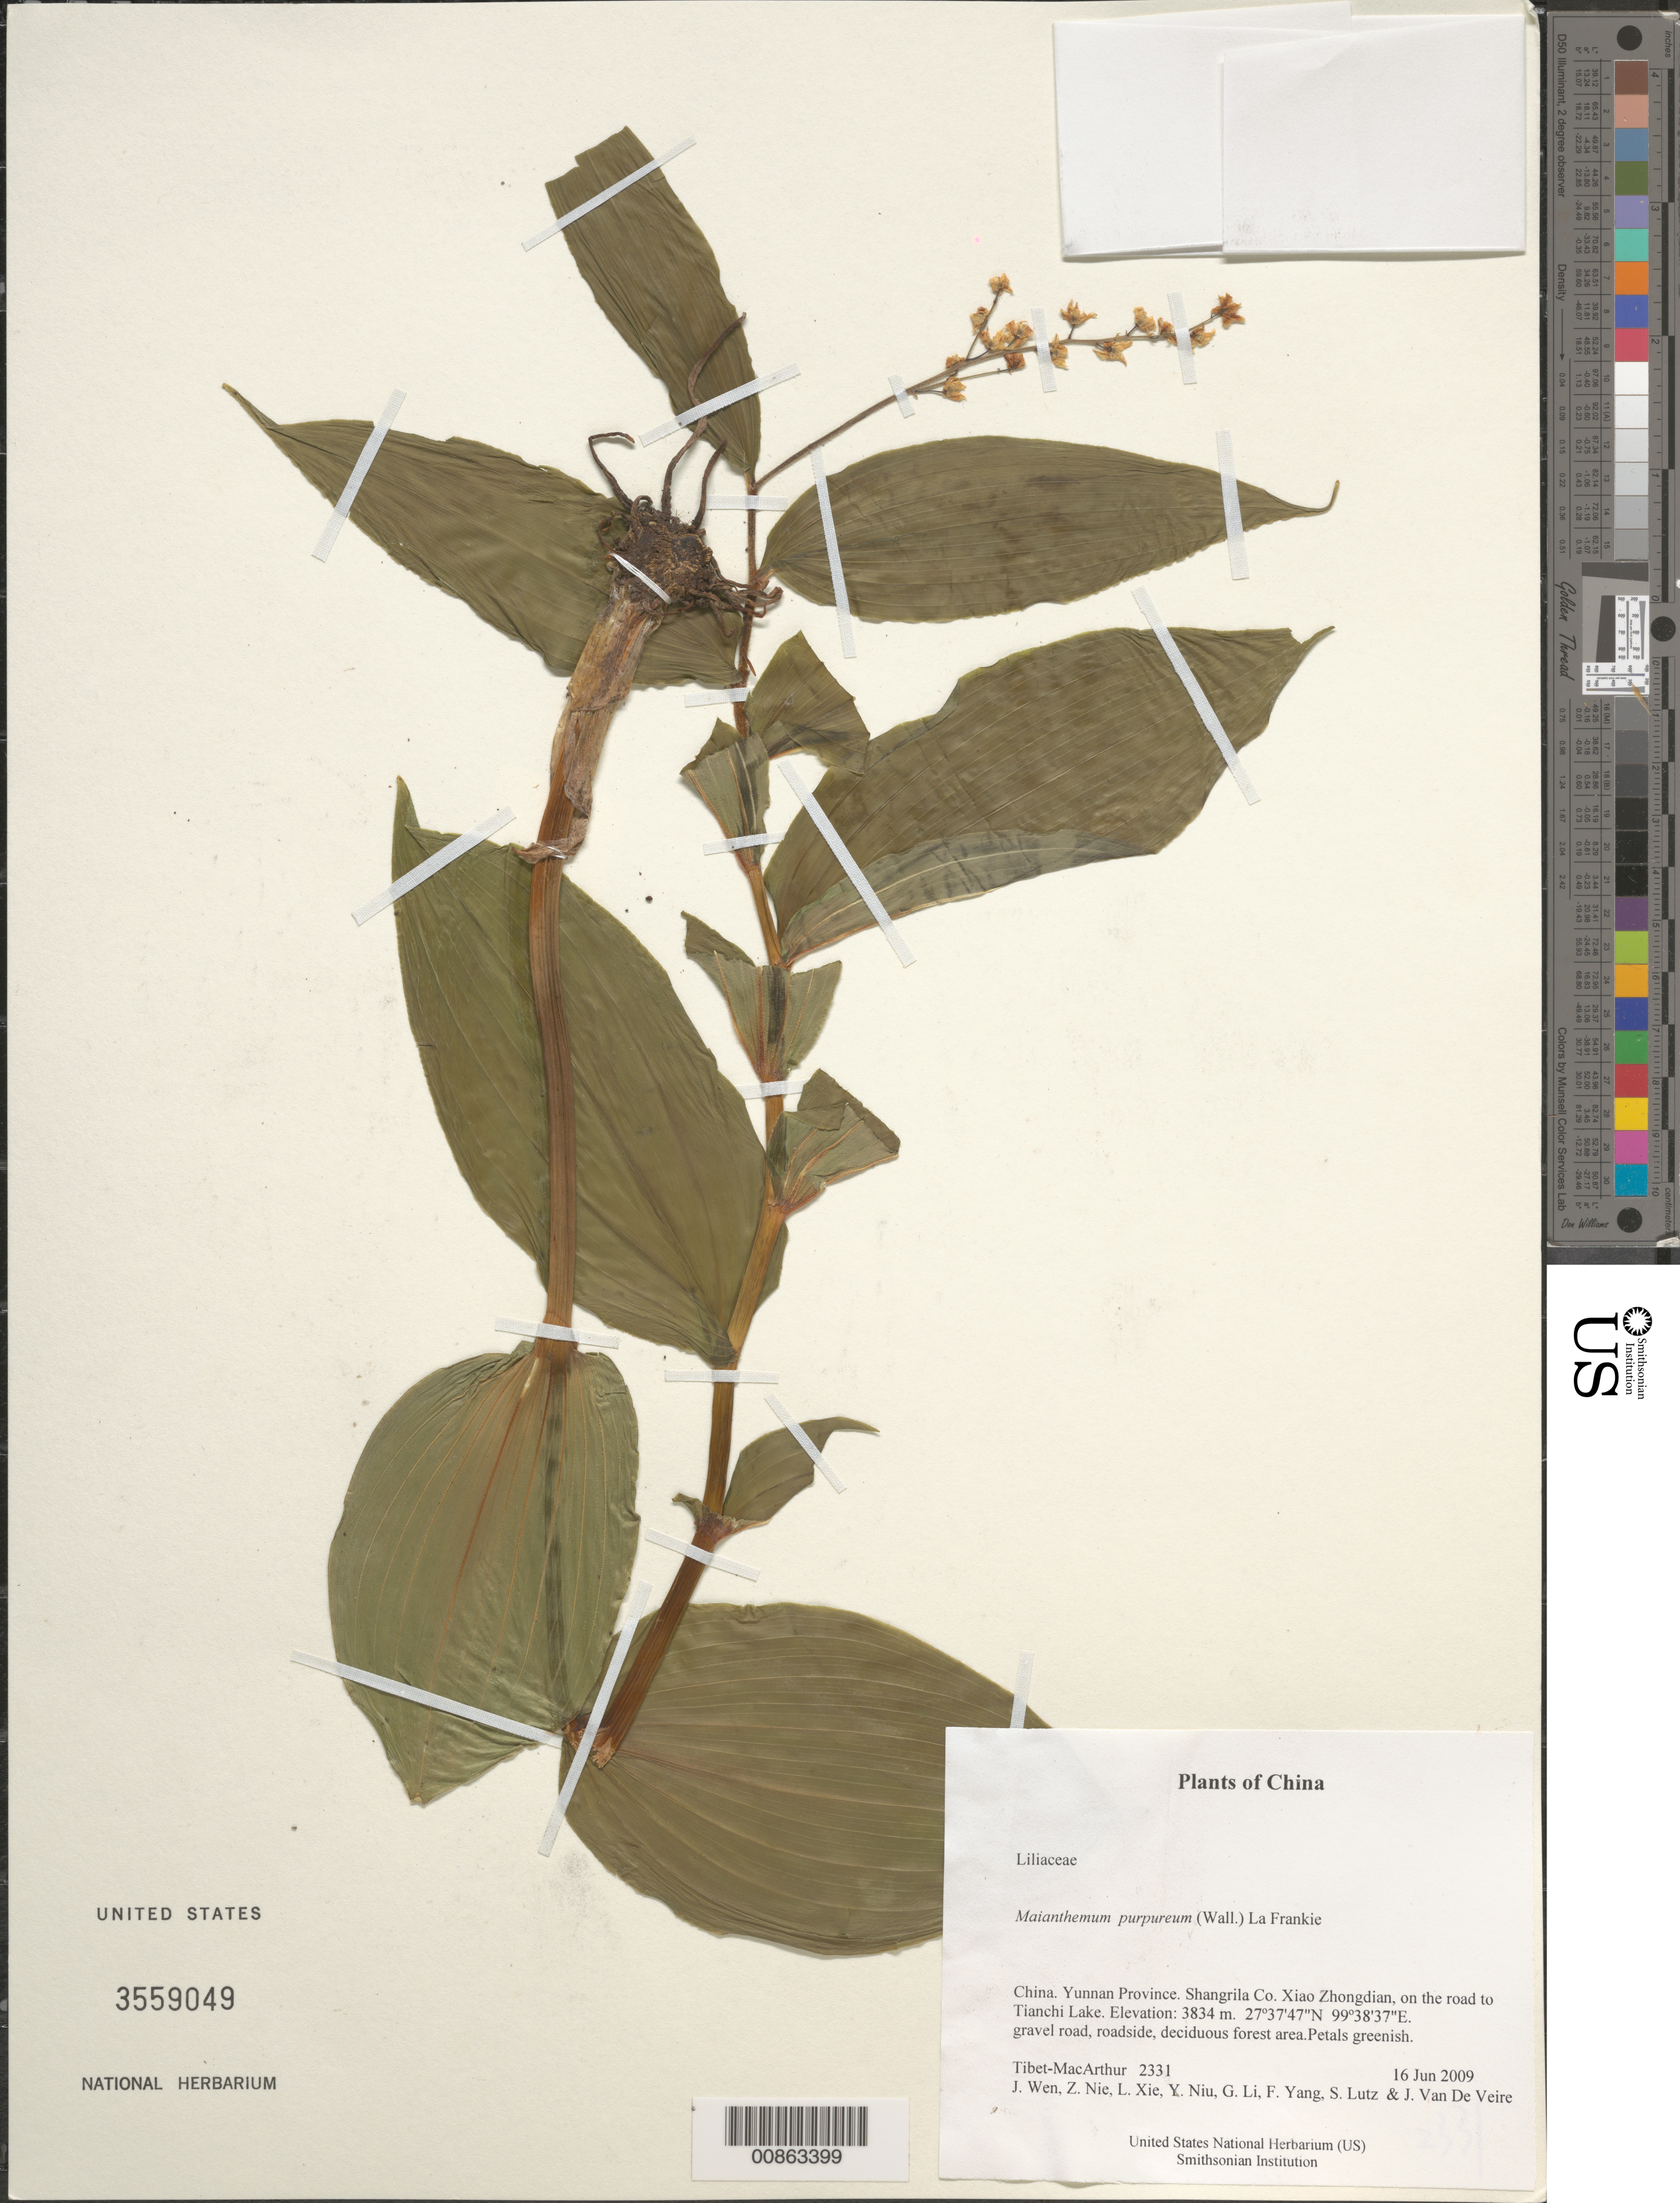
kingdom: Plantae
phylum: Tracheophyta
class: Liliopsida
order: Asparagales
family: Asparagaceae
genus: Maianthemum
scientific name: Maianthemum purpureum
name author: (Wall.) LaFrankie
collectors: Tibet-MacArthur, J. Wen, Z. Nie, L. Xie, Y. Niu, G. Li, F. Yang, S. Lutz & J. Van De Veire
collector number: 2331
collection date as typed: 16 Jun 2009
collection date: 2009-06-16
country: China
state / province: Yunnan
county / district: Shangrila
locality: Xiao Zhongdian, on the road to Tianchi Lake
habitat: gravel road, roadside, deciduous forest area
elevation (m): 3834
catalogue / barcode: US 3559049